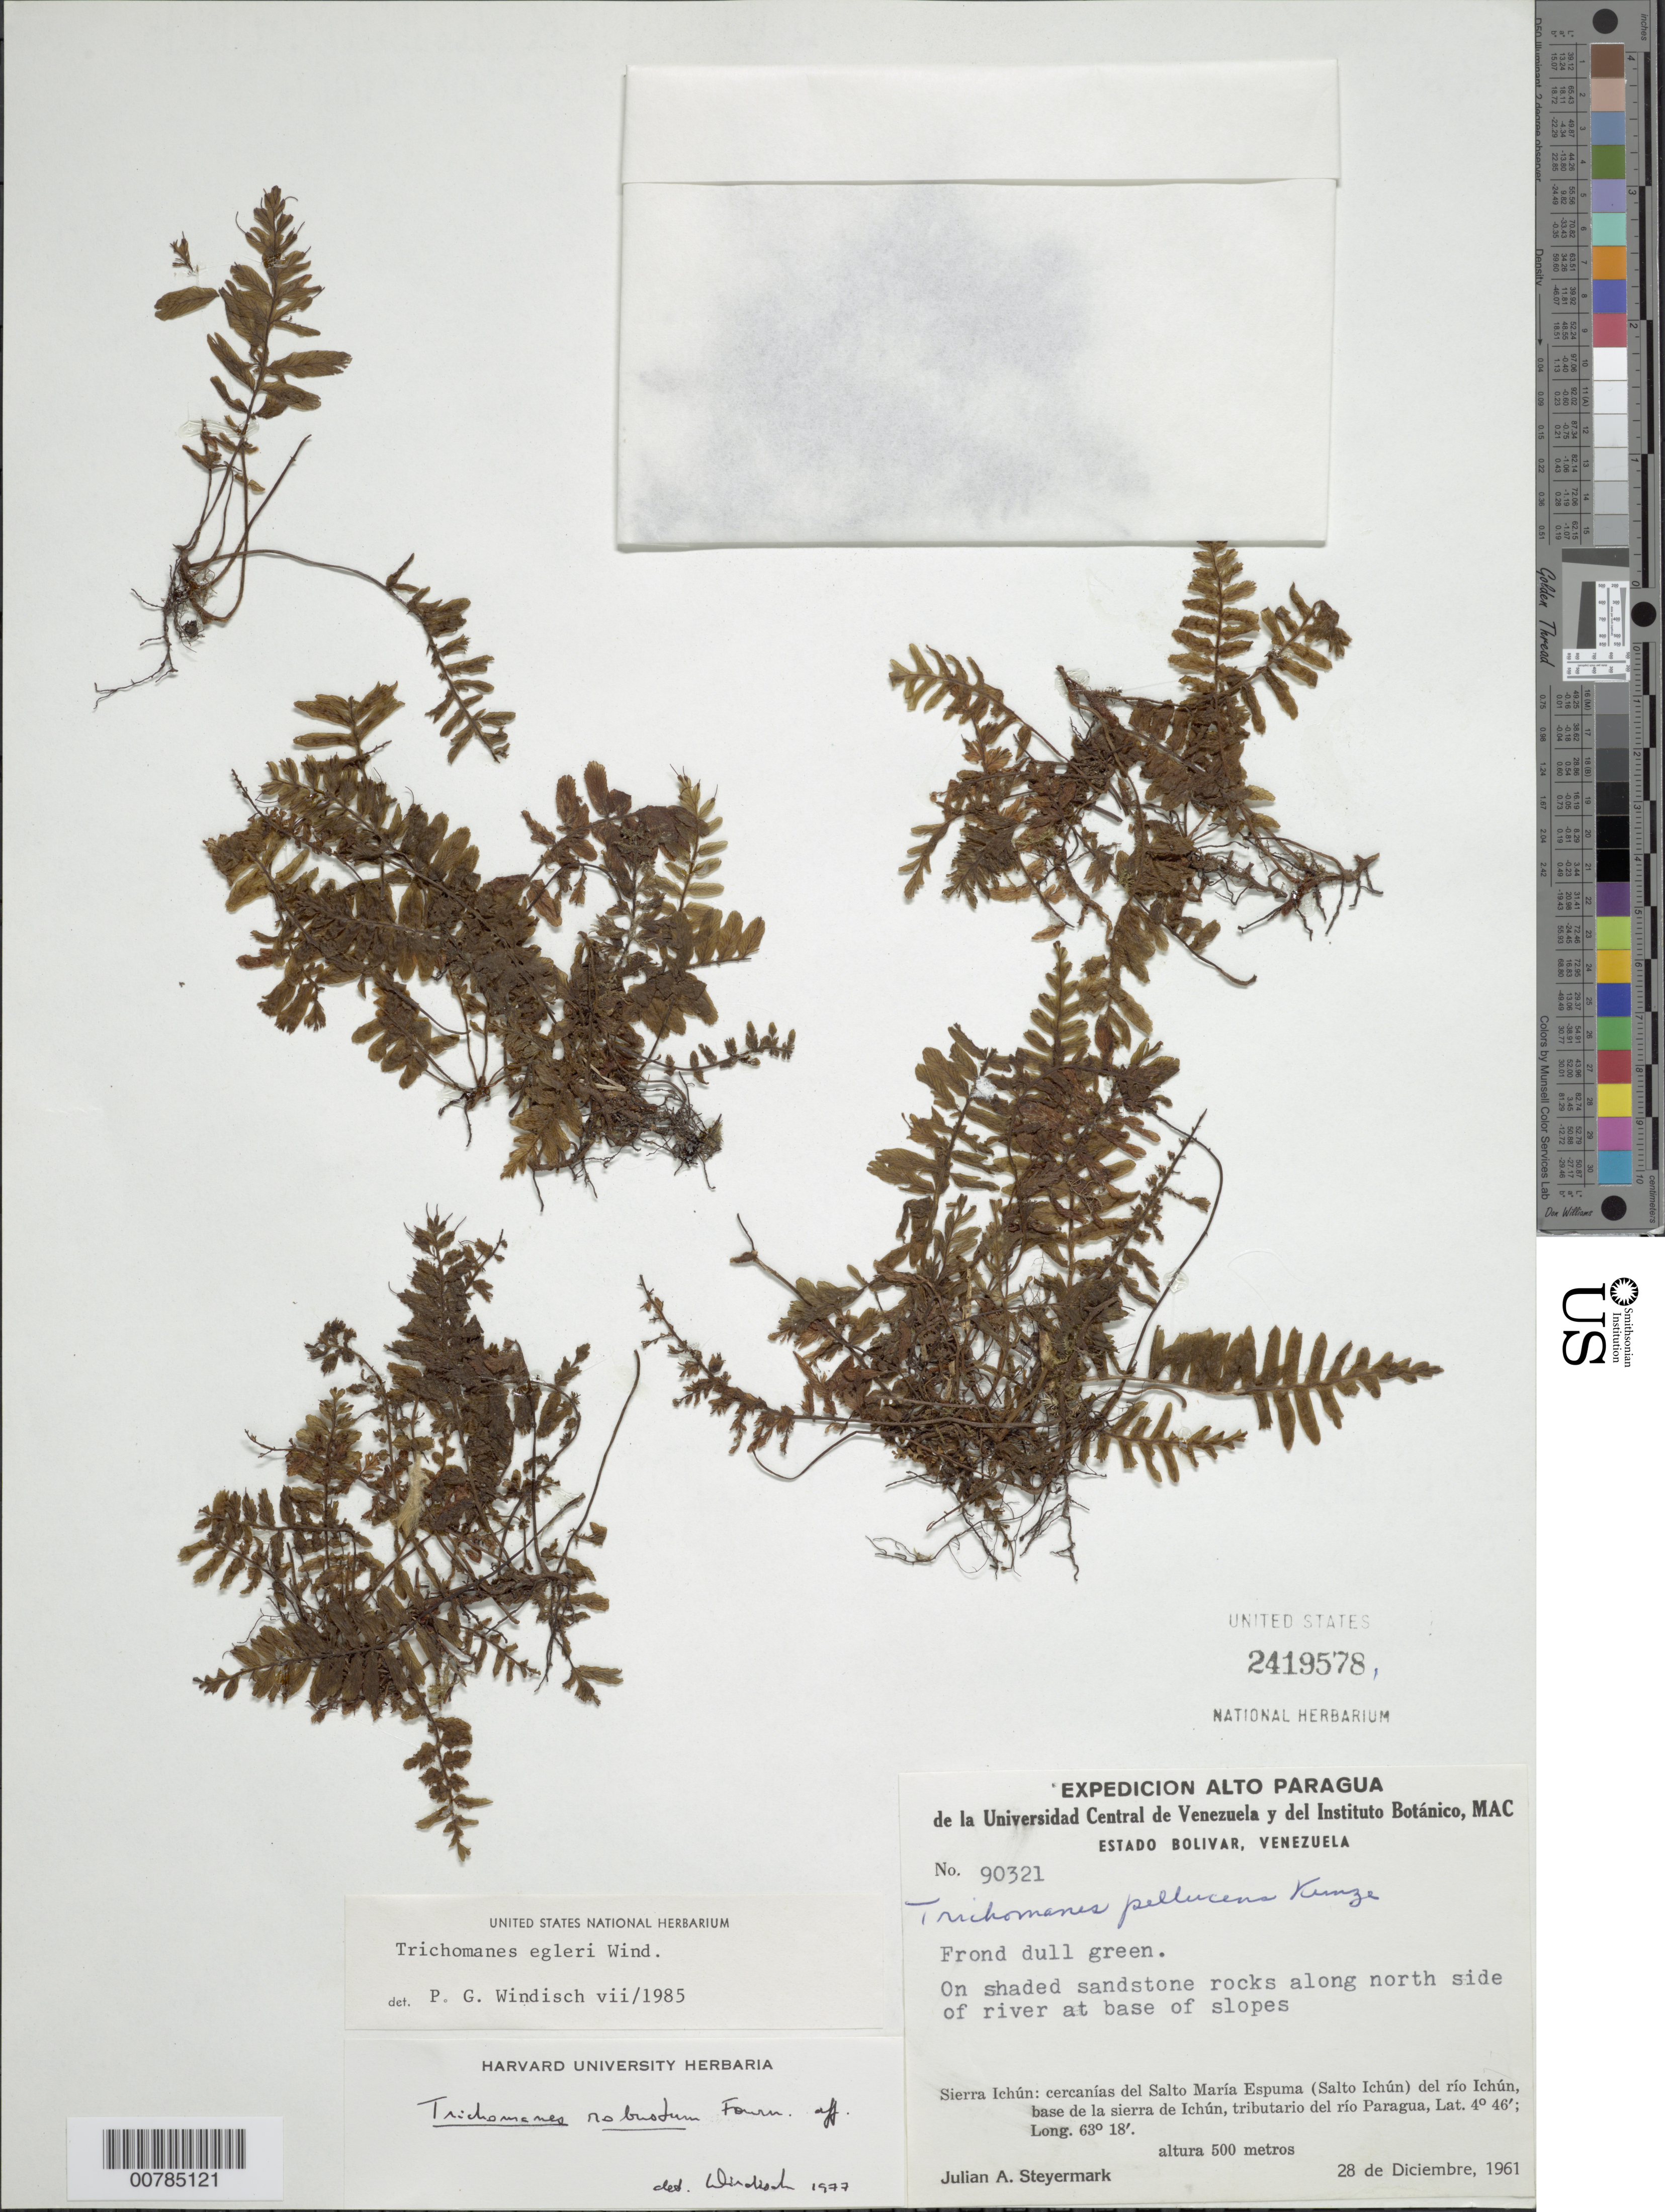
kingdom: Plantae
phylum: Tracheophyta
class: Polypodiopsida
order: Hymenophyllales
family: Hymenophyllaceae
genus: Trichomanes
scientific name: Trichomanes egleri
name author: P.G. Windisch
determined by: Windisch, Paulo Guenter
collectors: J. Steyermark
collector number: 90312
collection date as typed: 28-Dec-61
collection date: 1961-12-28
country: Venezuela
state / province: Bolívar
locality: Sierra Ichún, Salto María Espuma (Salto Ichún) del Río Ichún (tributary of río Paragua), base de la sierra de Ichún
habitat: Shaded sandstone rocks along N side of river at base of slopes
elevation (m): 500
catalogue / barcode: US 2419578